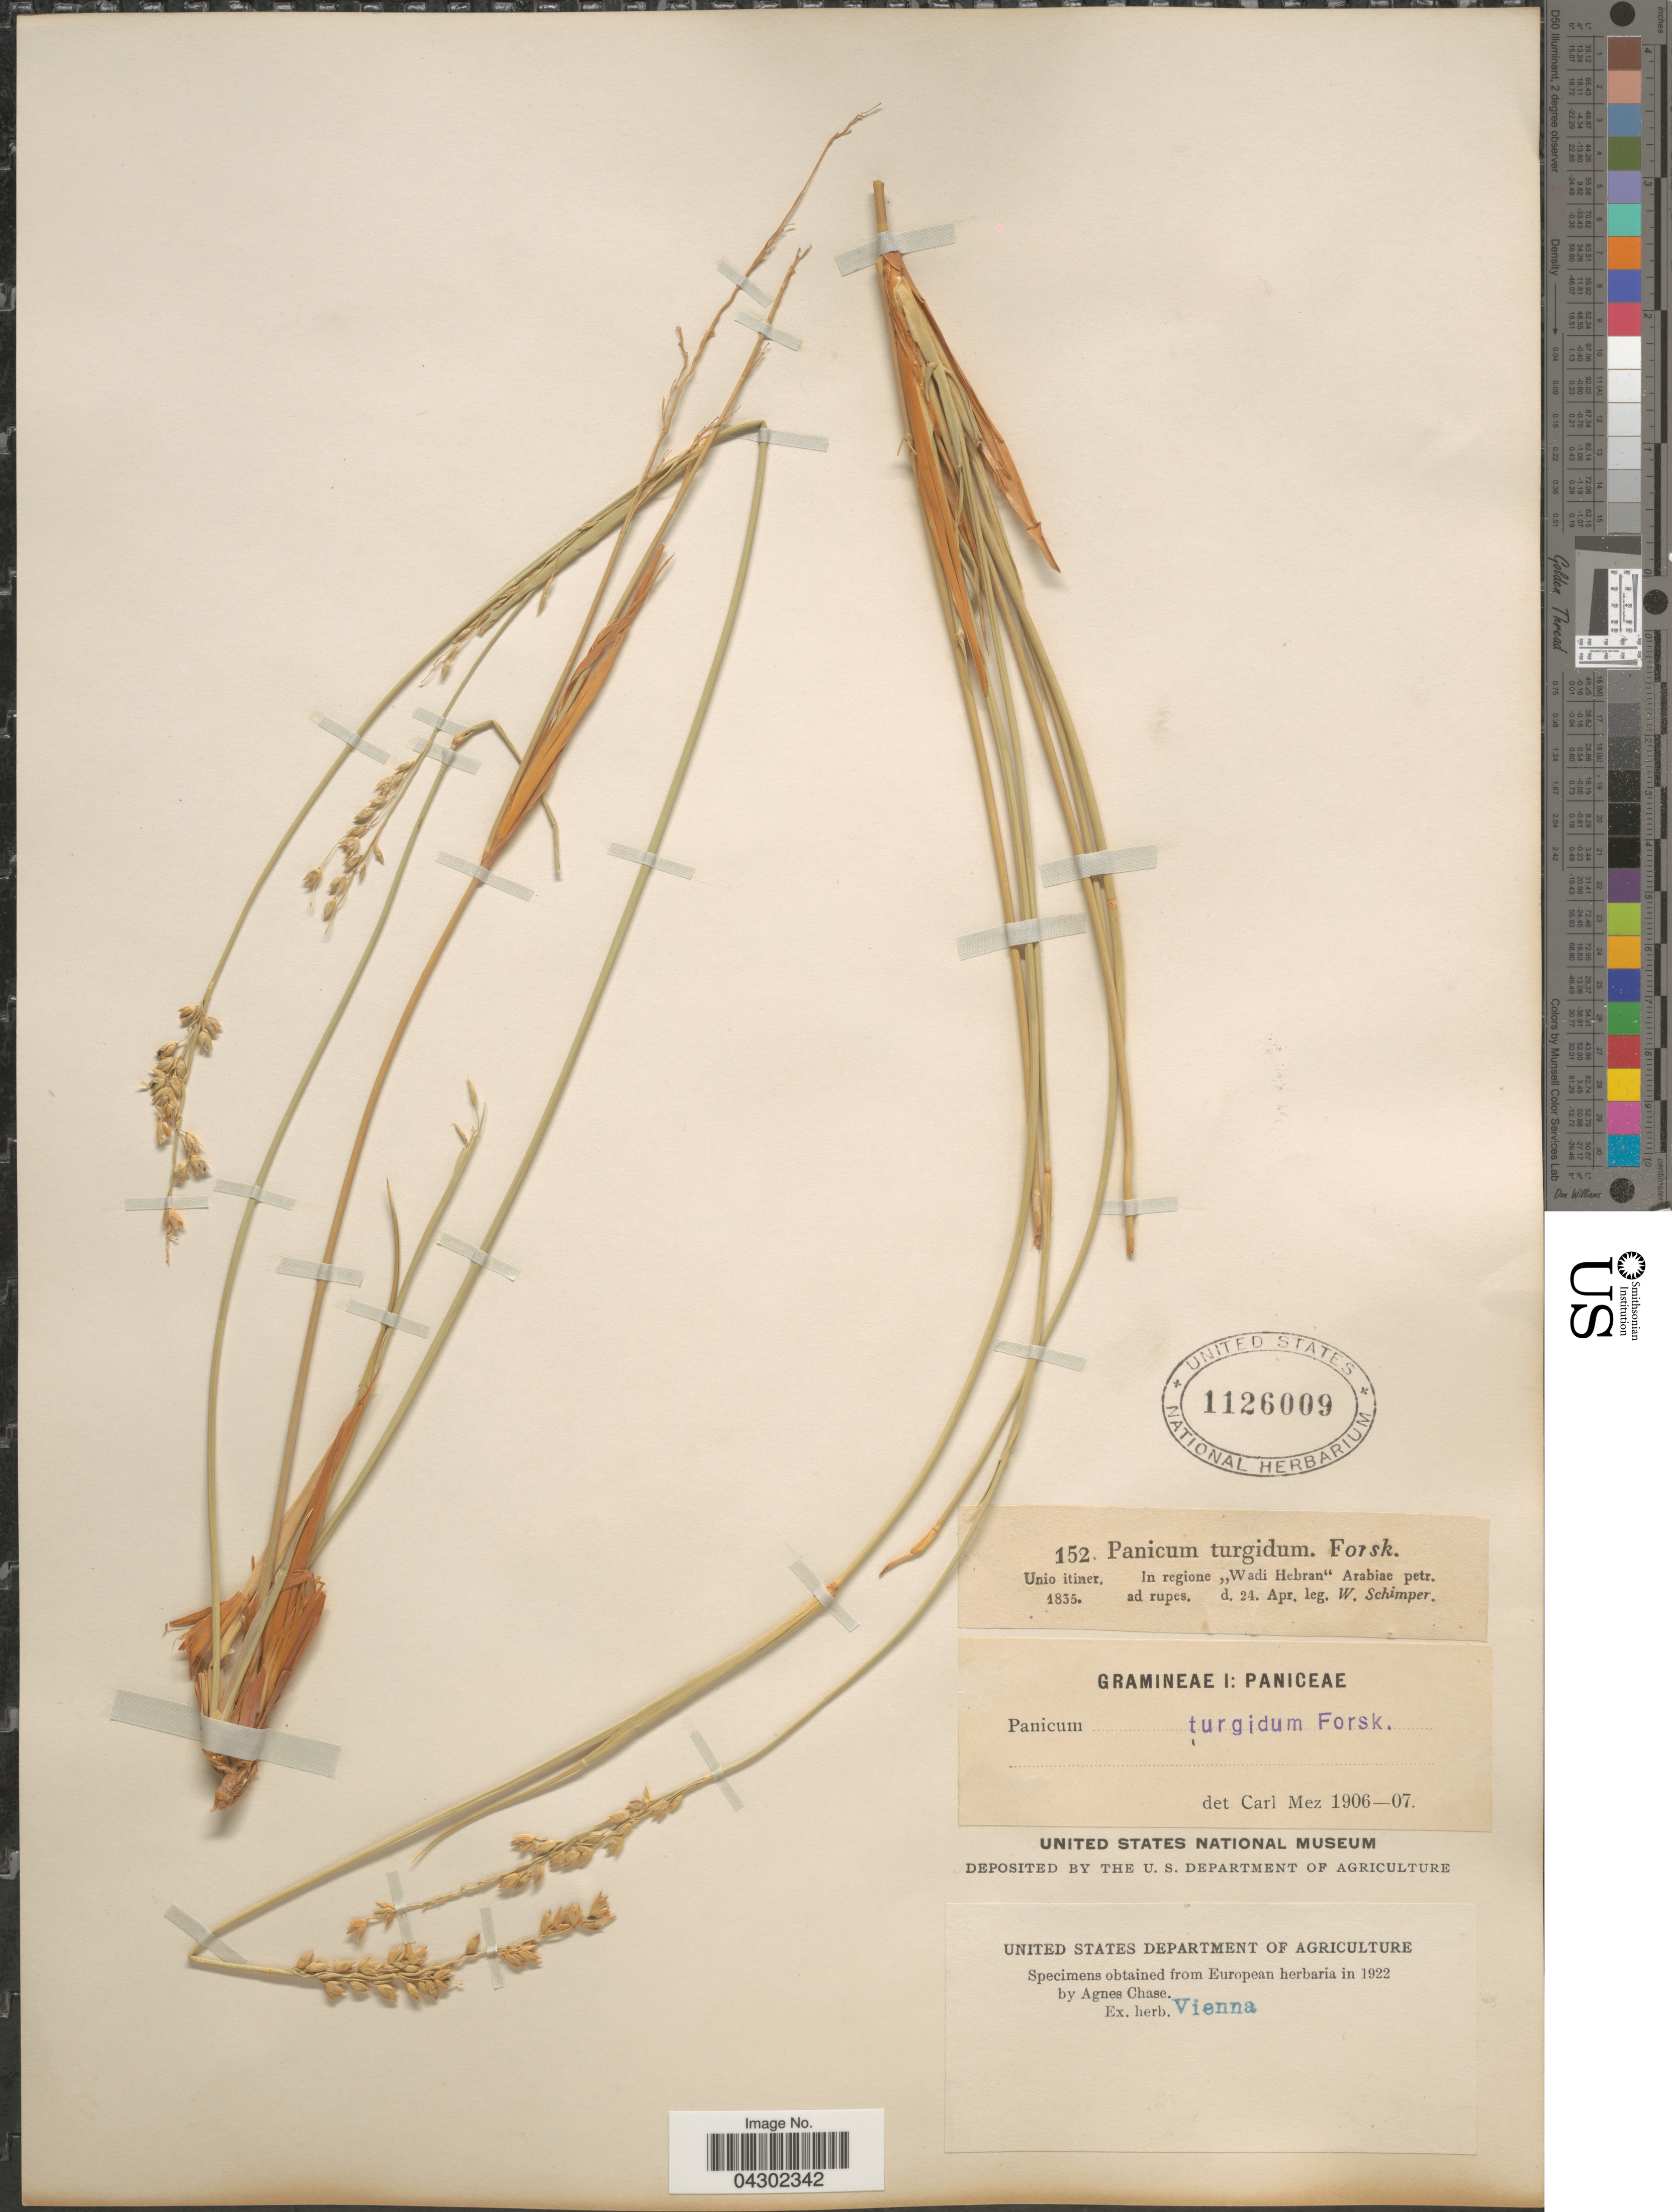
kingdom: Plantae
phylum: Tracheophyta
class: Liliopsida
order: Poales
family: Poaceae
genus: Panicum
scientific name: Panicum turgidum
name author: Forssk.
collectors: W. Schimper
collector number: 152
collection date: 1835-04-24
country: Egypt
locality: In regione "Wadi Hebran" Arabiae petr. ad rupes. [Sinai]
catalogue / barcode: US 1126009